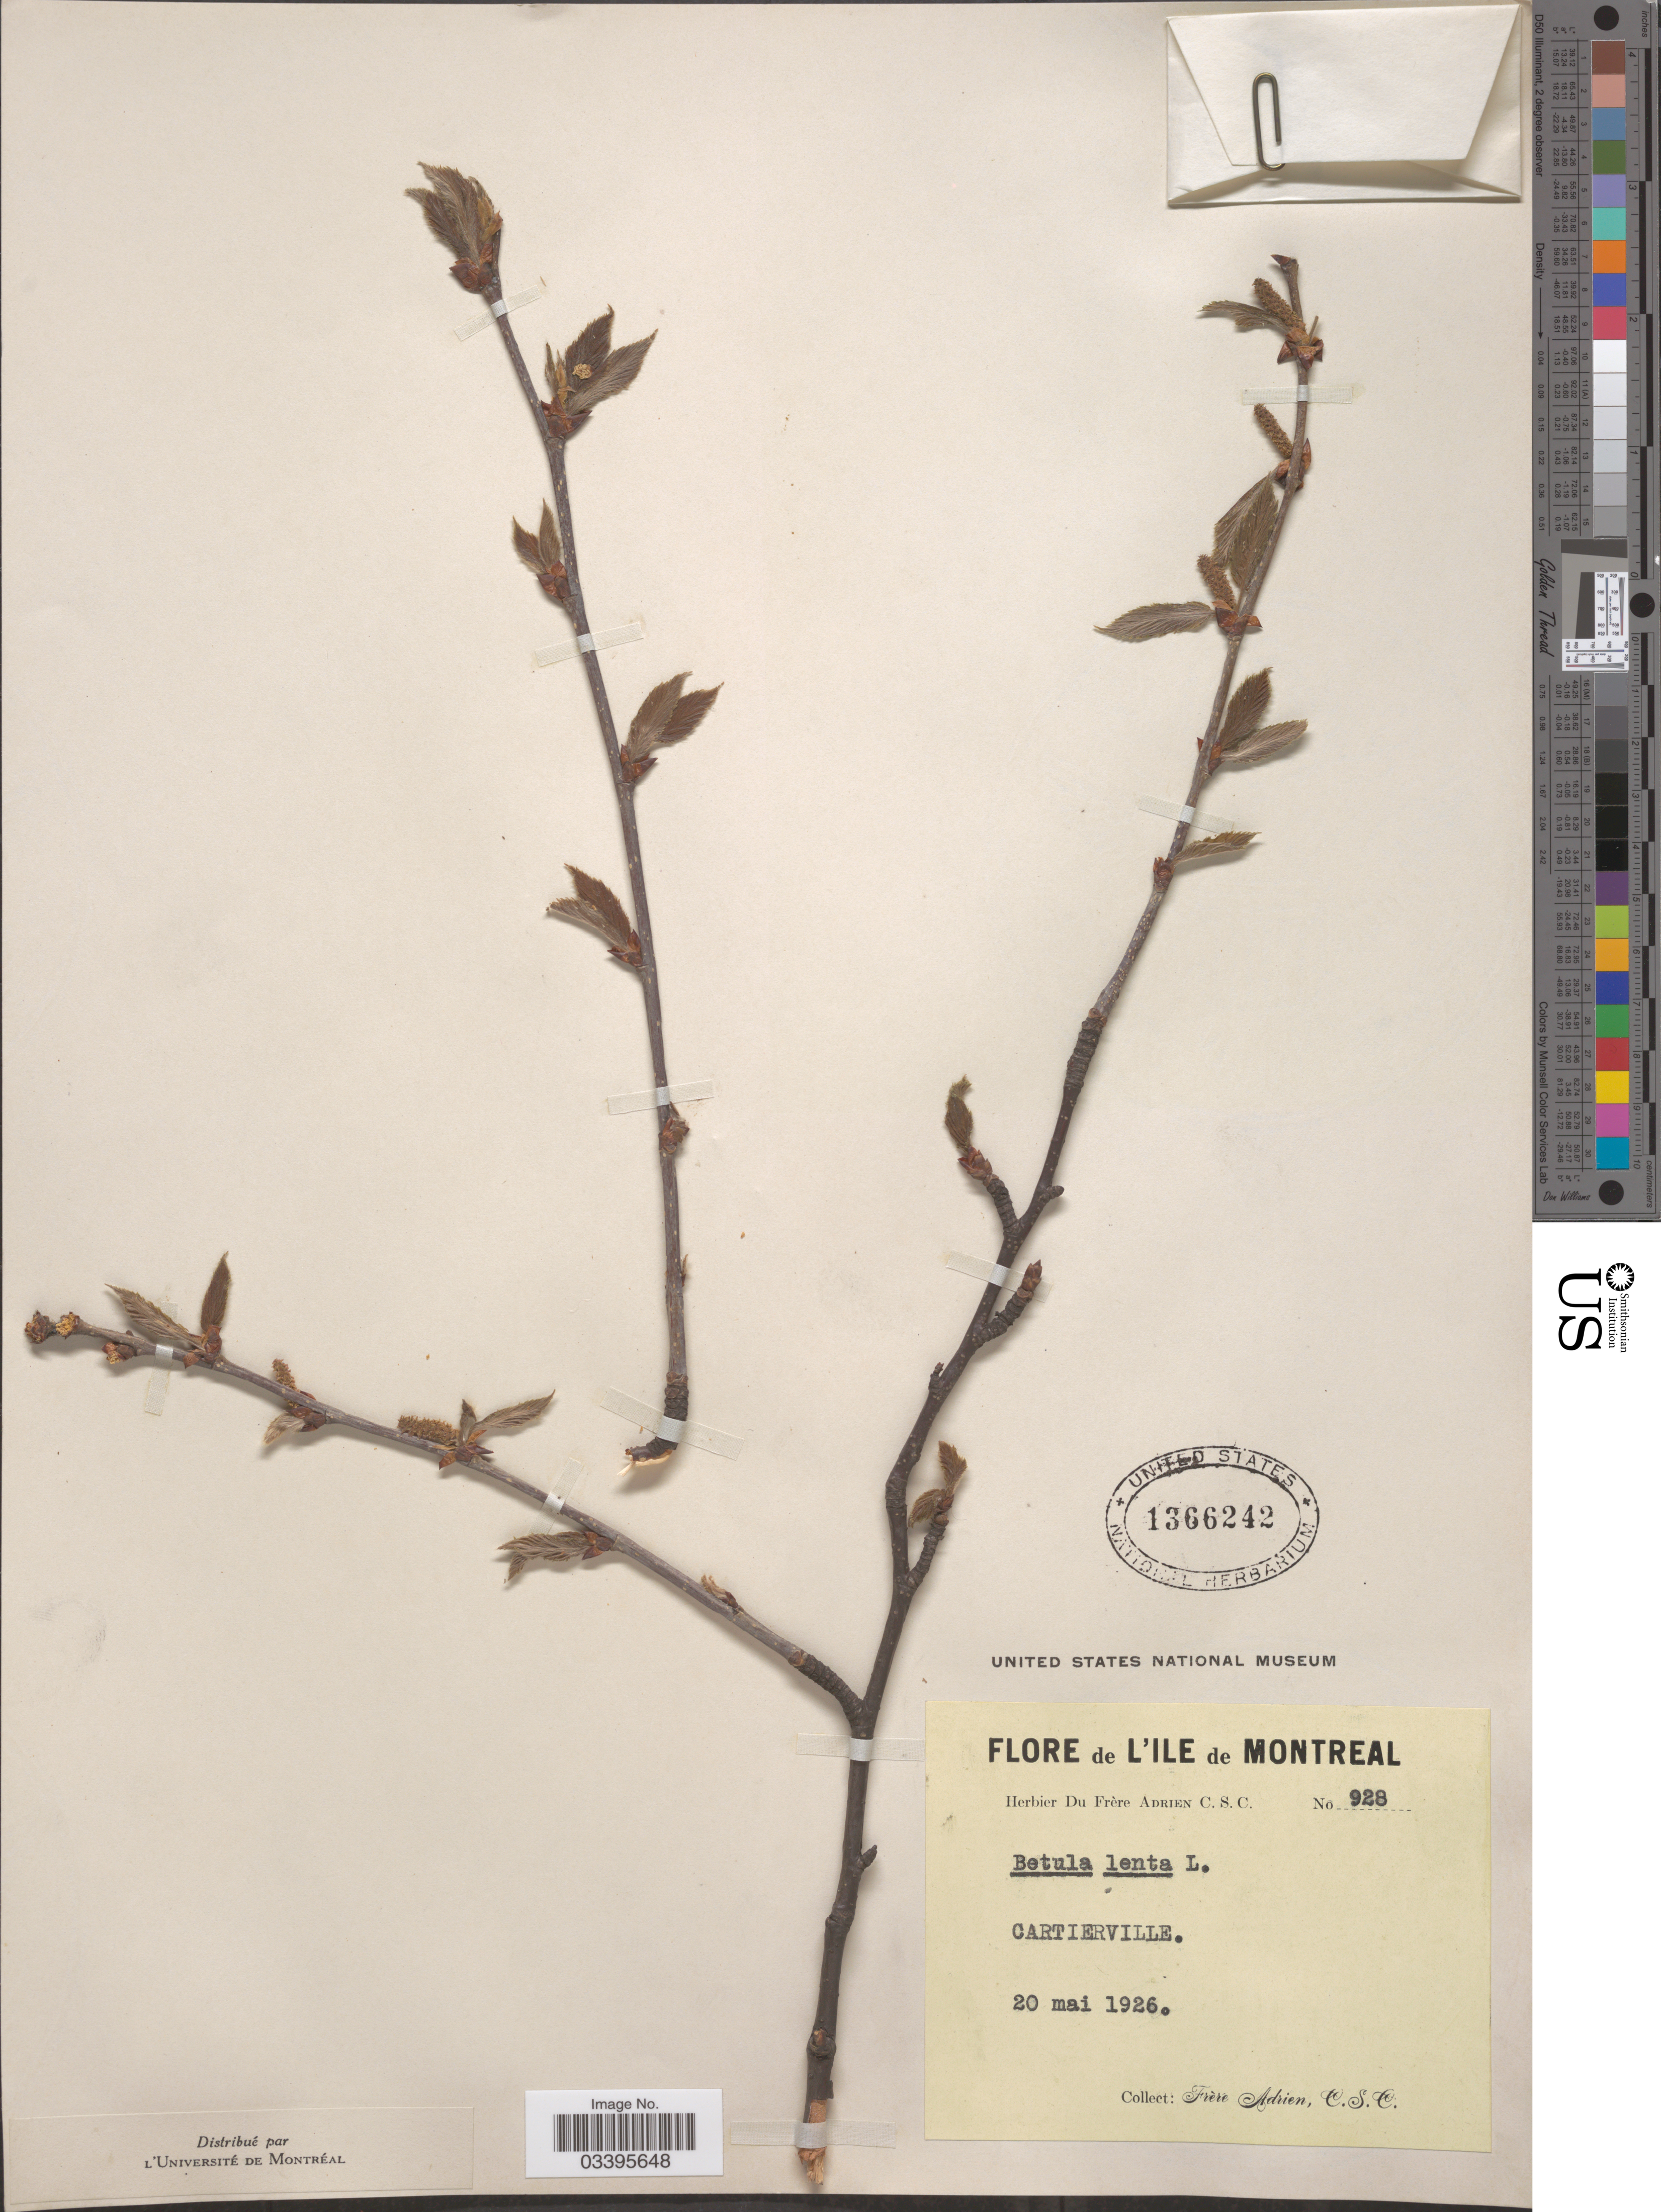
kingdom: Plantae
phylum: Tracheophyta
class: Magnoliopsida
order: Fagales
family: Betulaceae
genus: Betula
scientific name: Betula lenta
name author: L.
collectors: F. Adrien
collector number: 928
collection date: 1926-05-20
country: Canada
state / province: Quebec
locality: L'ile de Montreal. Cartierville.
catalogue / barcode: US 1366242